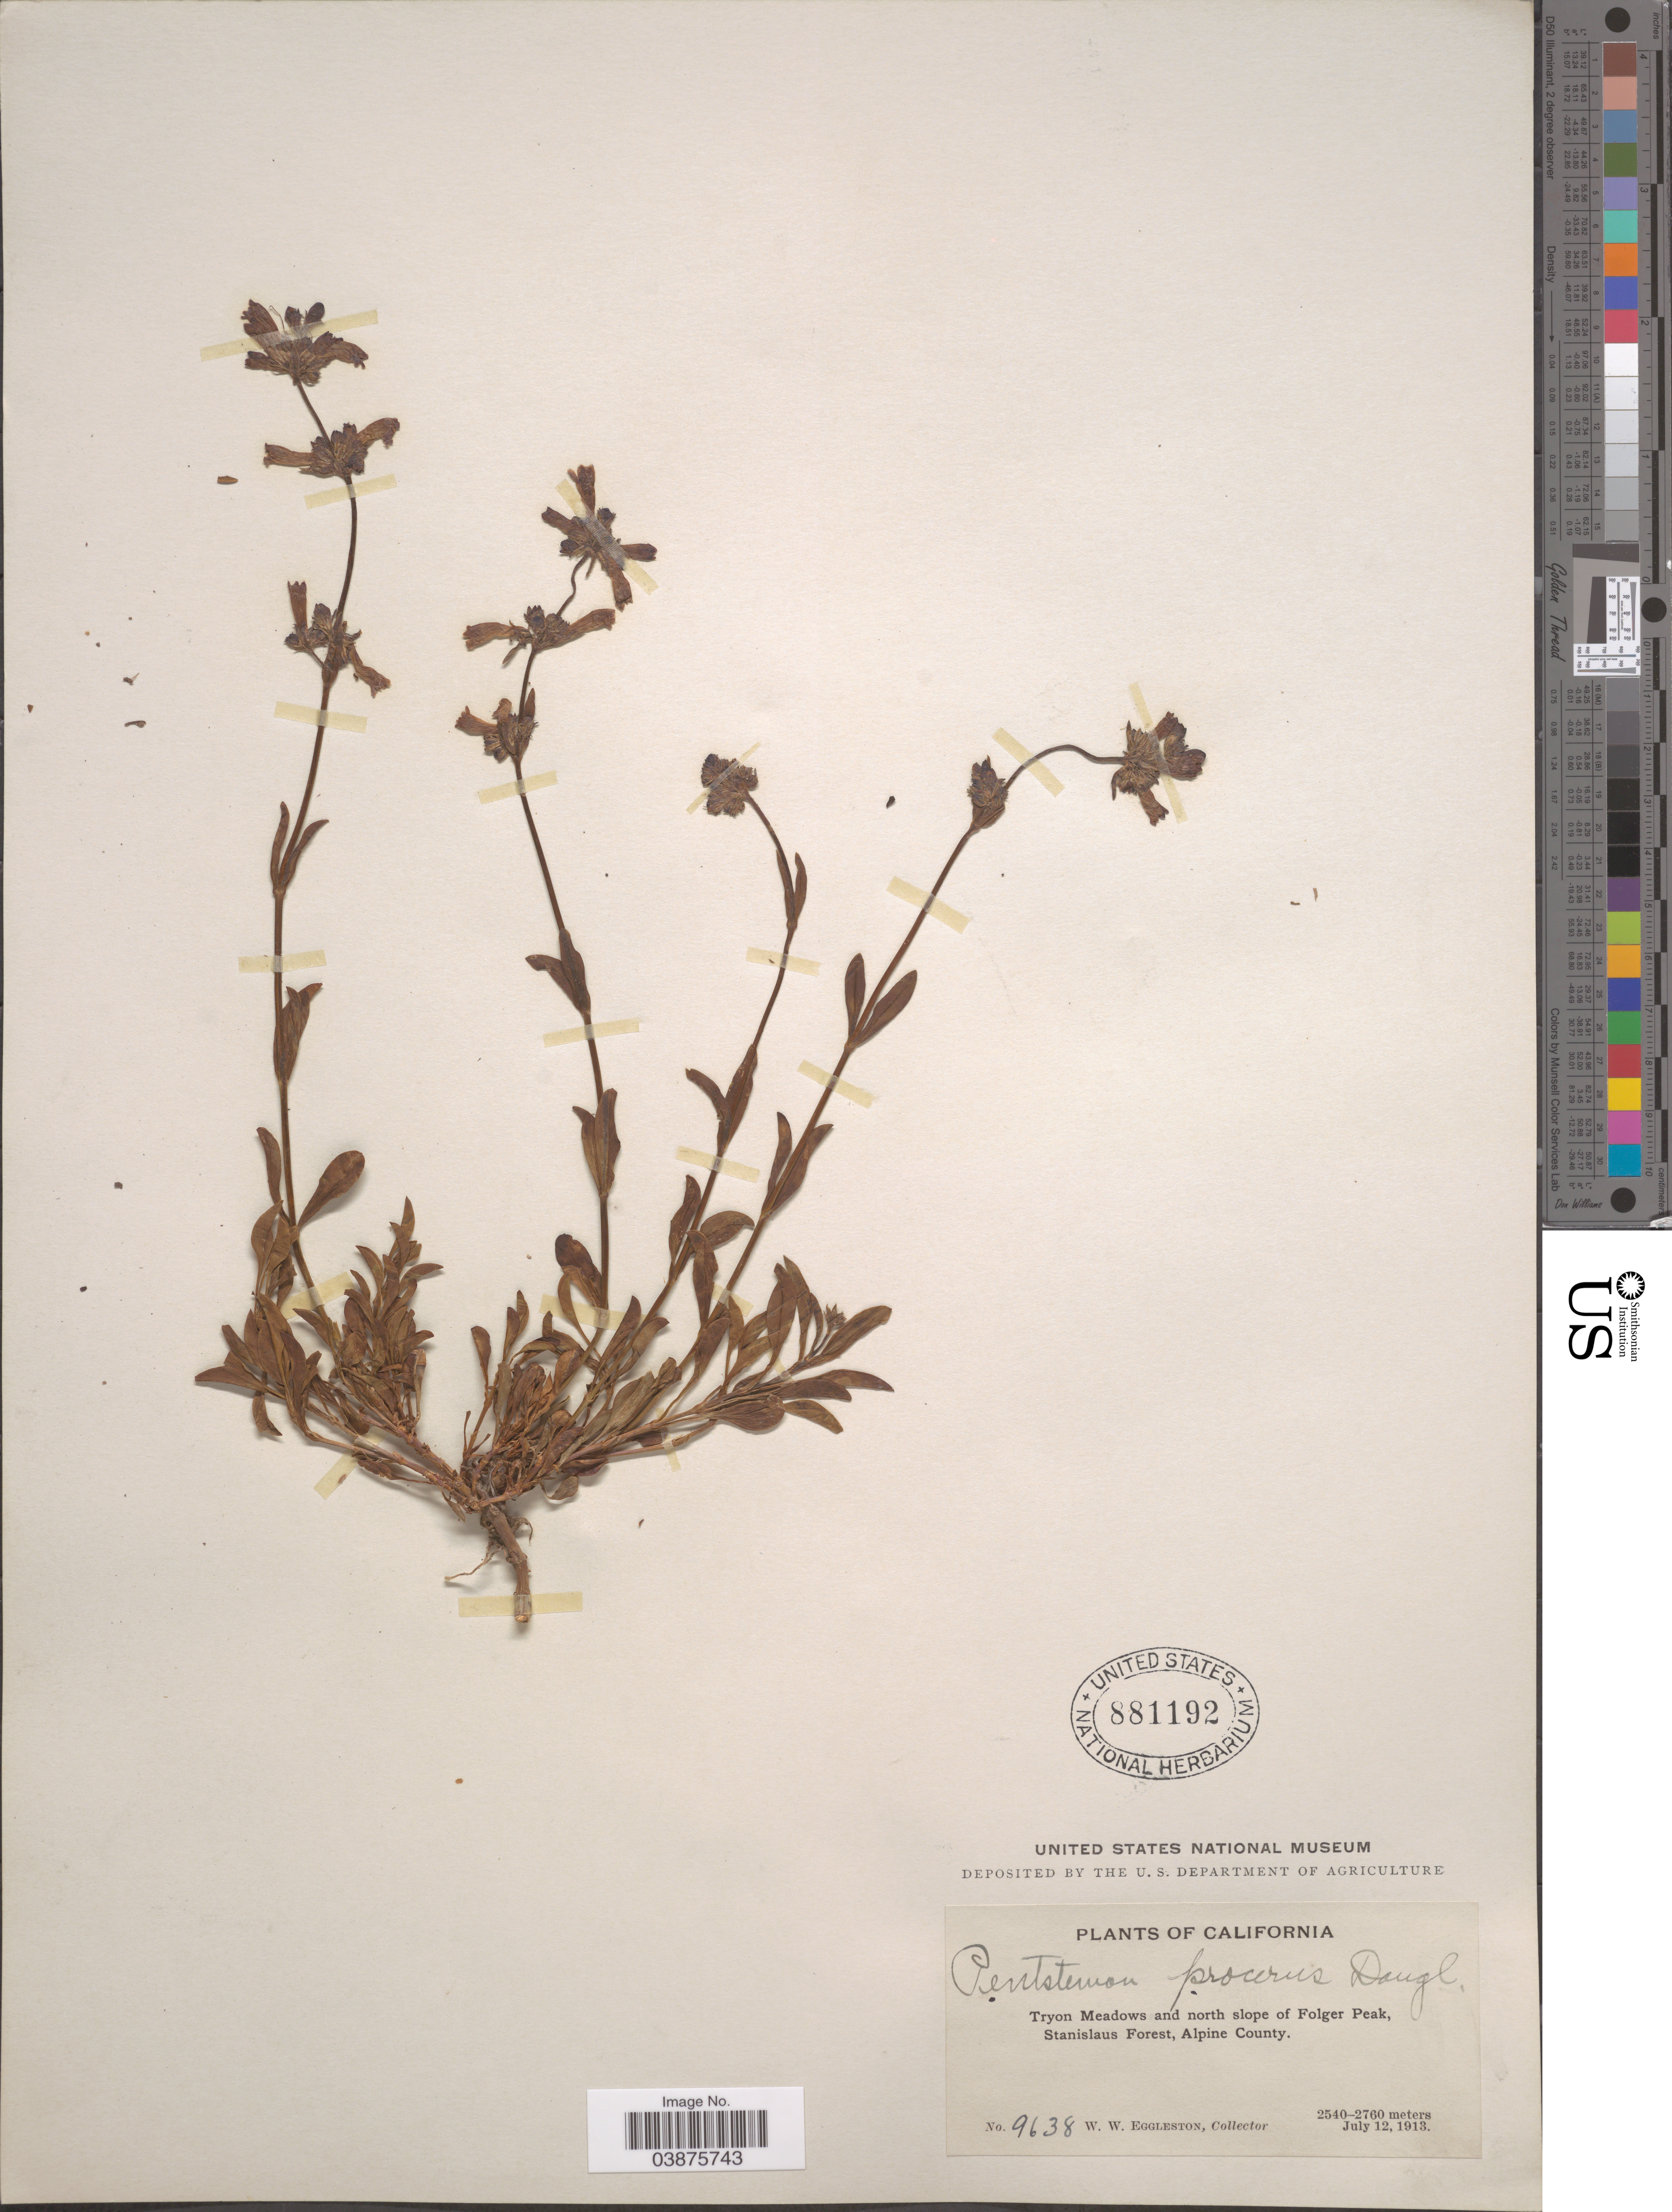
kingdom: Plantae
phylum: Tracheophyta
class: Magnoliopsida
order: Lamiales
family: Plantaginaceae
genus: Penstemon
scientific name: Penstemon heterodoxus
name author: A. Gray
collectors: W. W. Eggleston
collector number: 9638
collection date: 1913-07-12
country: United States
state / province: California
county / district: Alpine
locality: Tryon Meadows and north slope of Folger Peak, Stanislaus Forest, Alpine County.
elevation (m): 2540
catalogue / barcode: US 881192